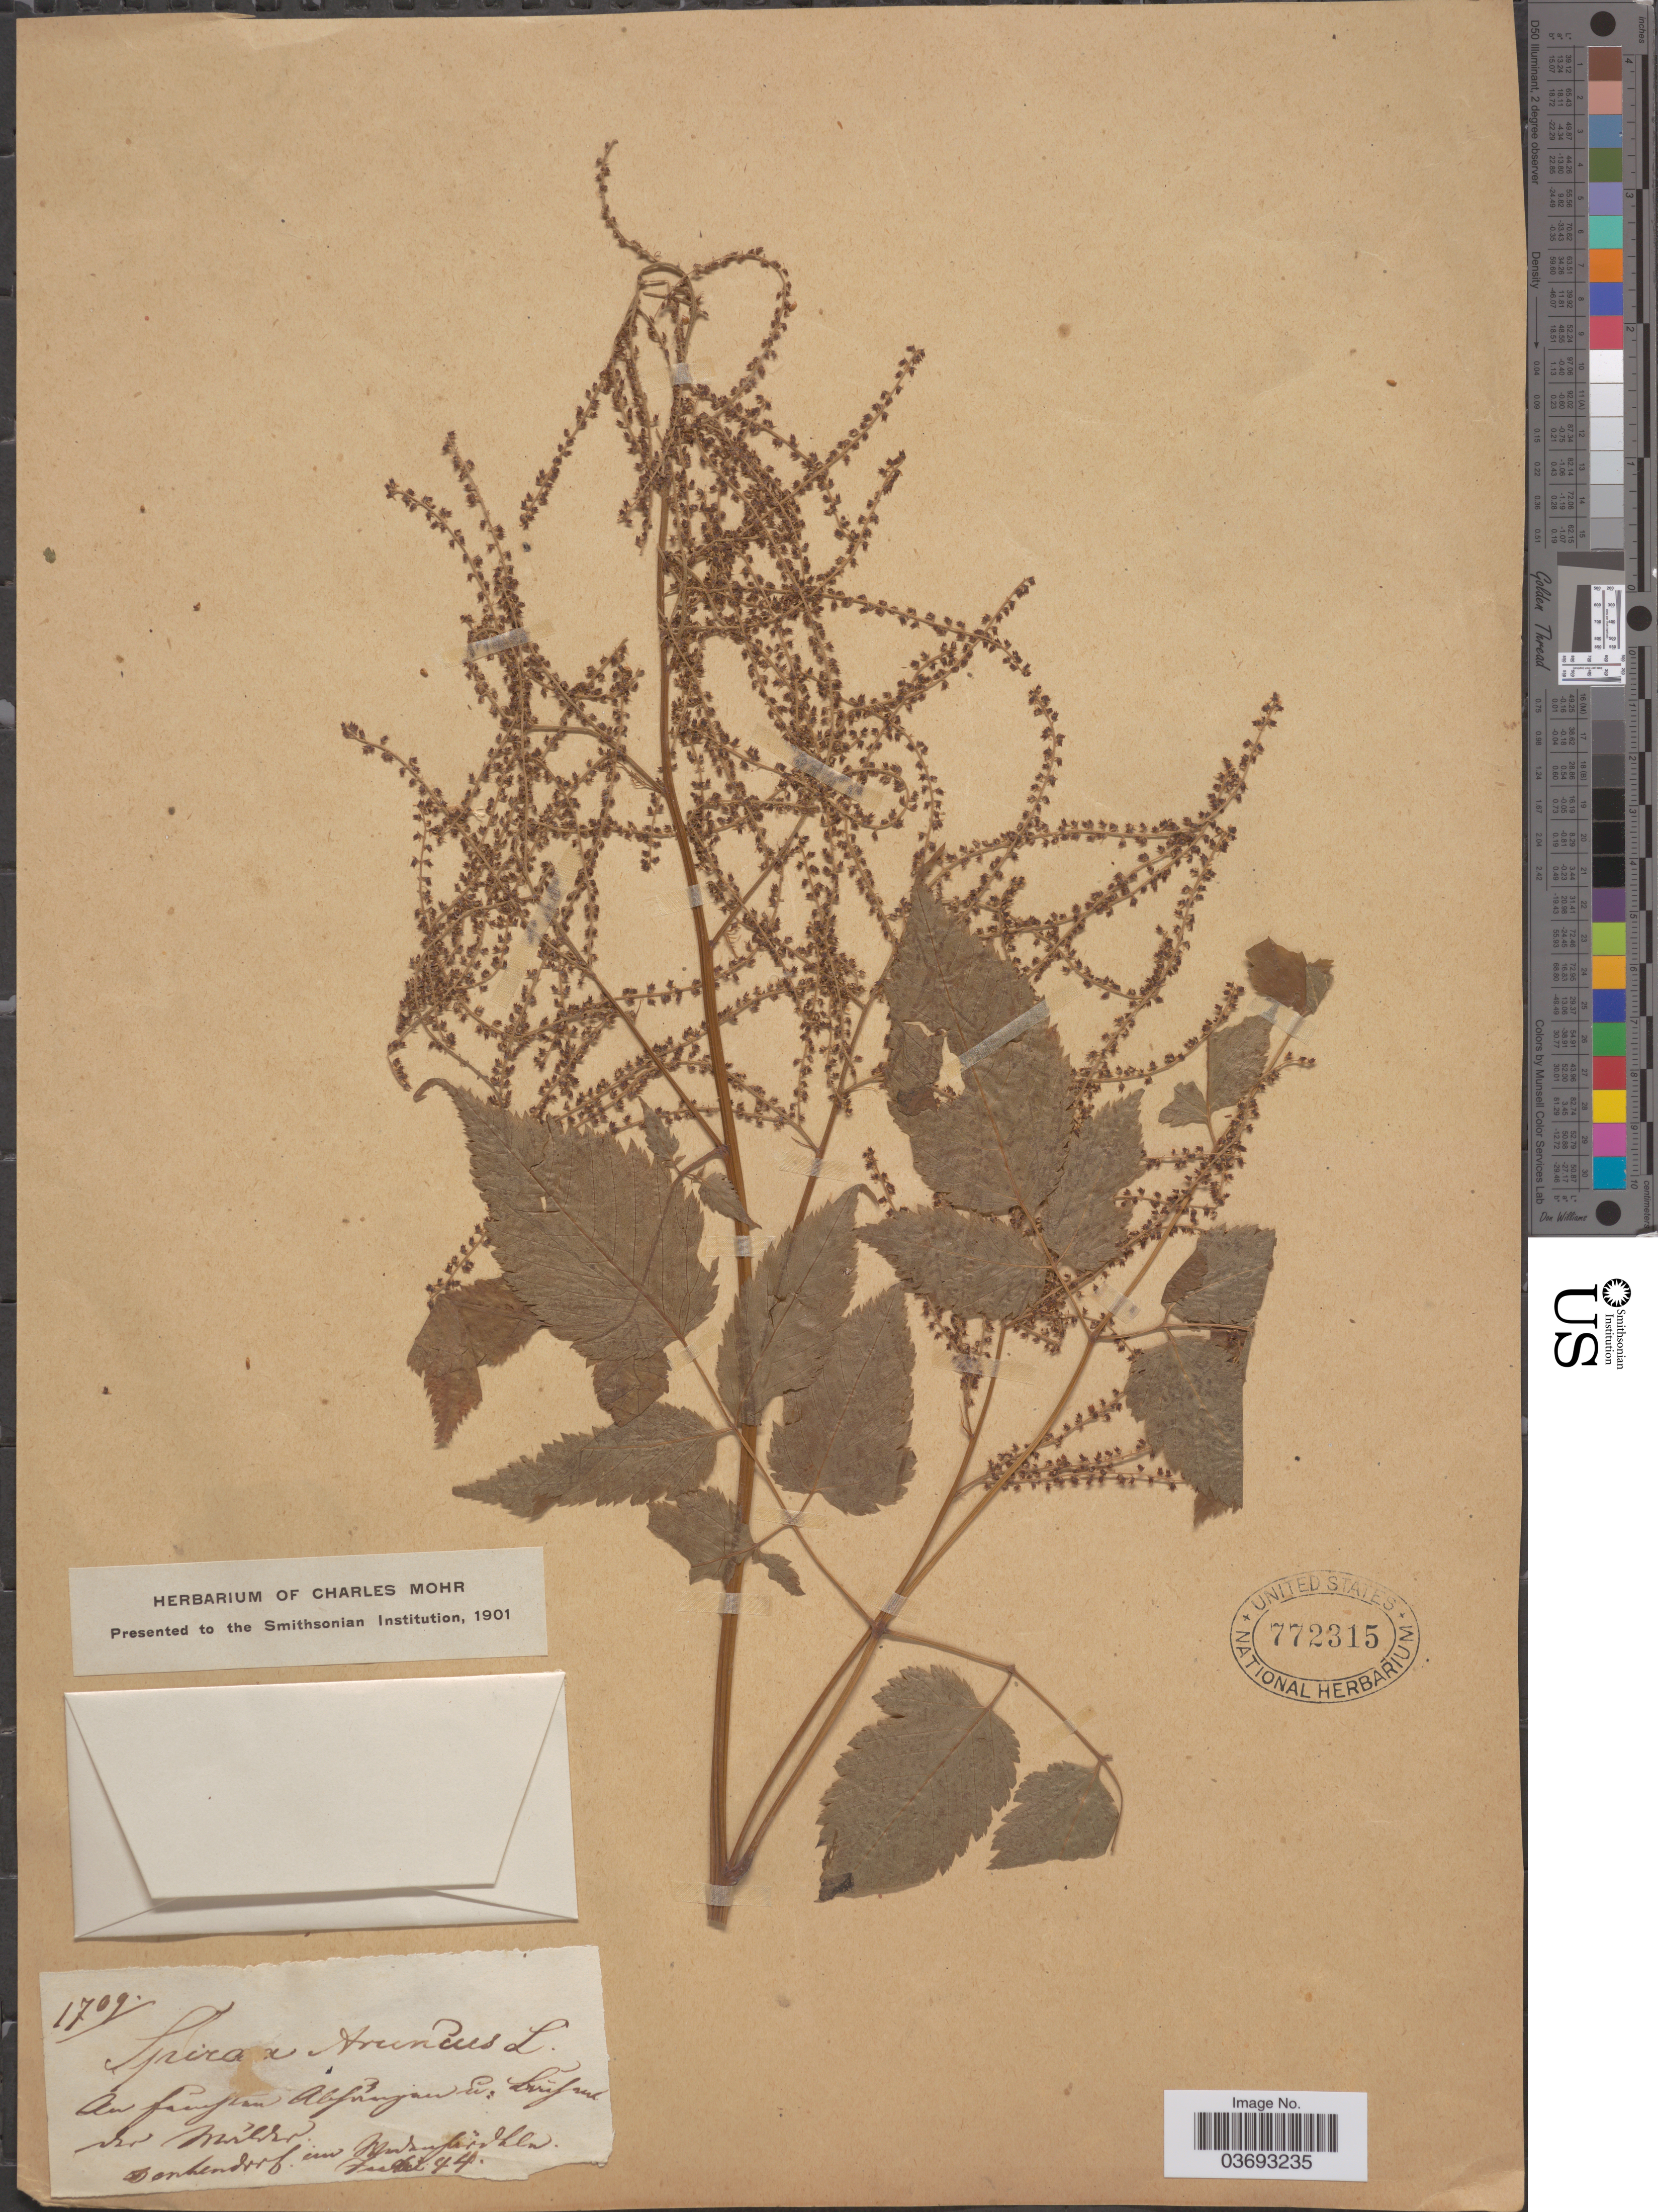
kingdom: Plantae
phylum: Tracheophyta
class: Magnoliopsida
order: Rosales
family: Rosaceae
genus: Spiraea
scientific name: Spiraea aruncus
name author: L.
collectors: Donkendorf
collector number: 1709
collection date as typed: Transcribed d/m/y: /6/94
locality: [illegible text].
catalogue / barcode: US 772315